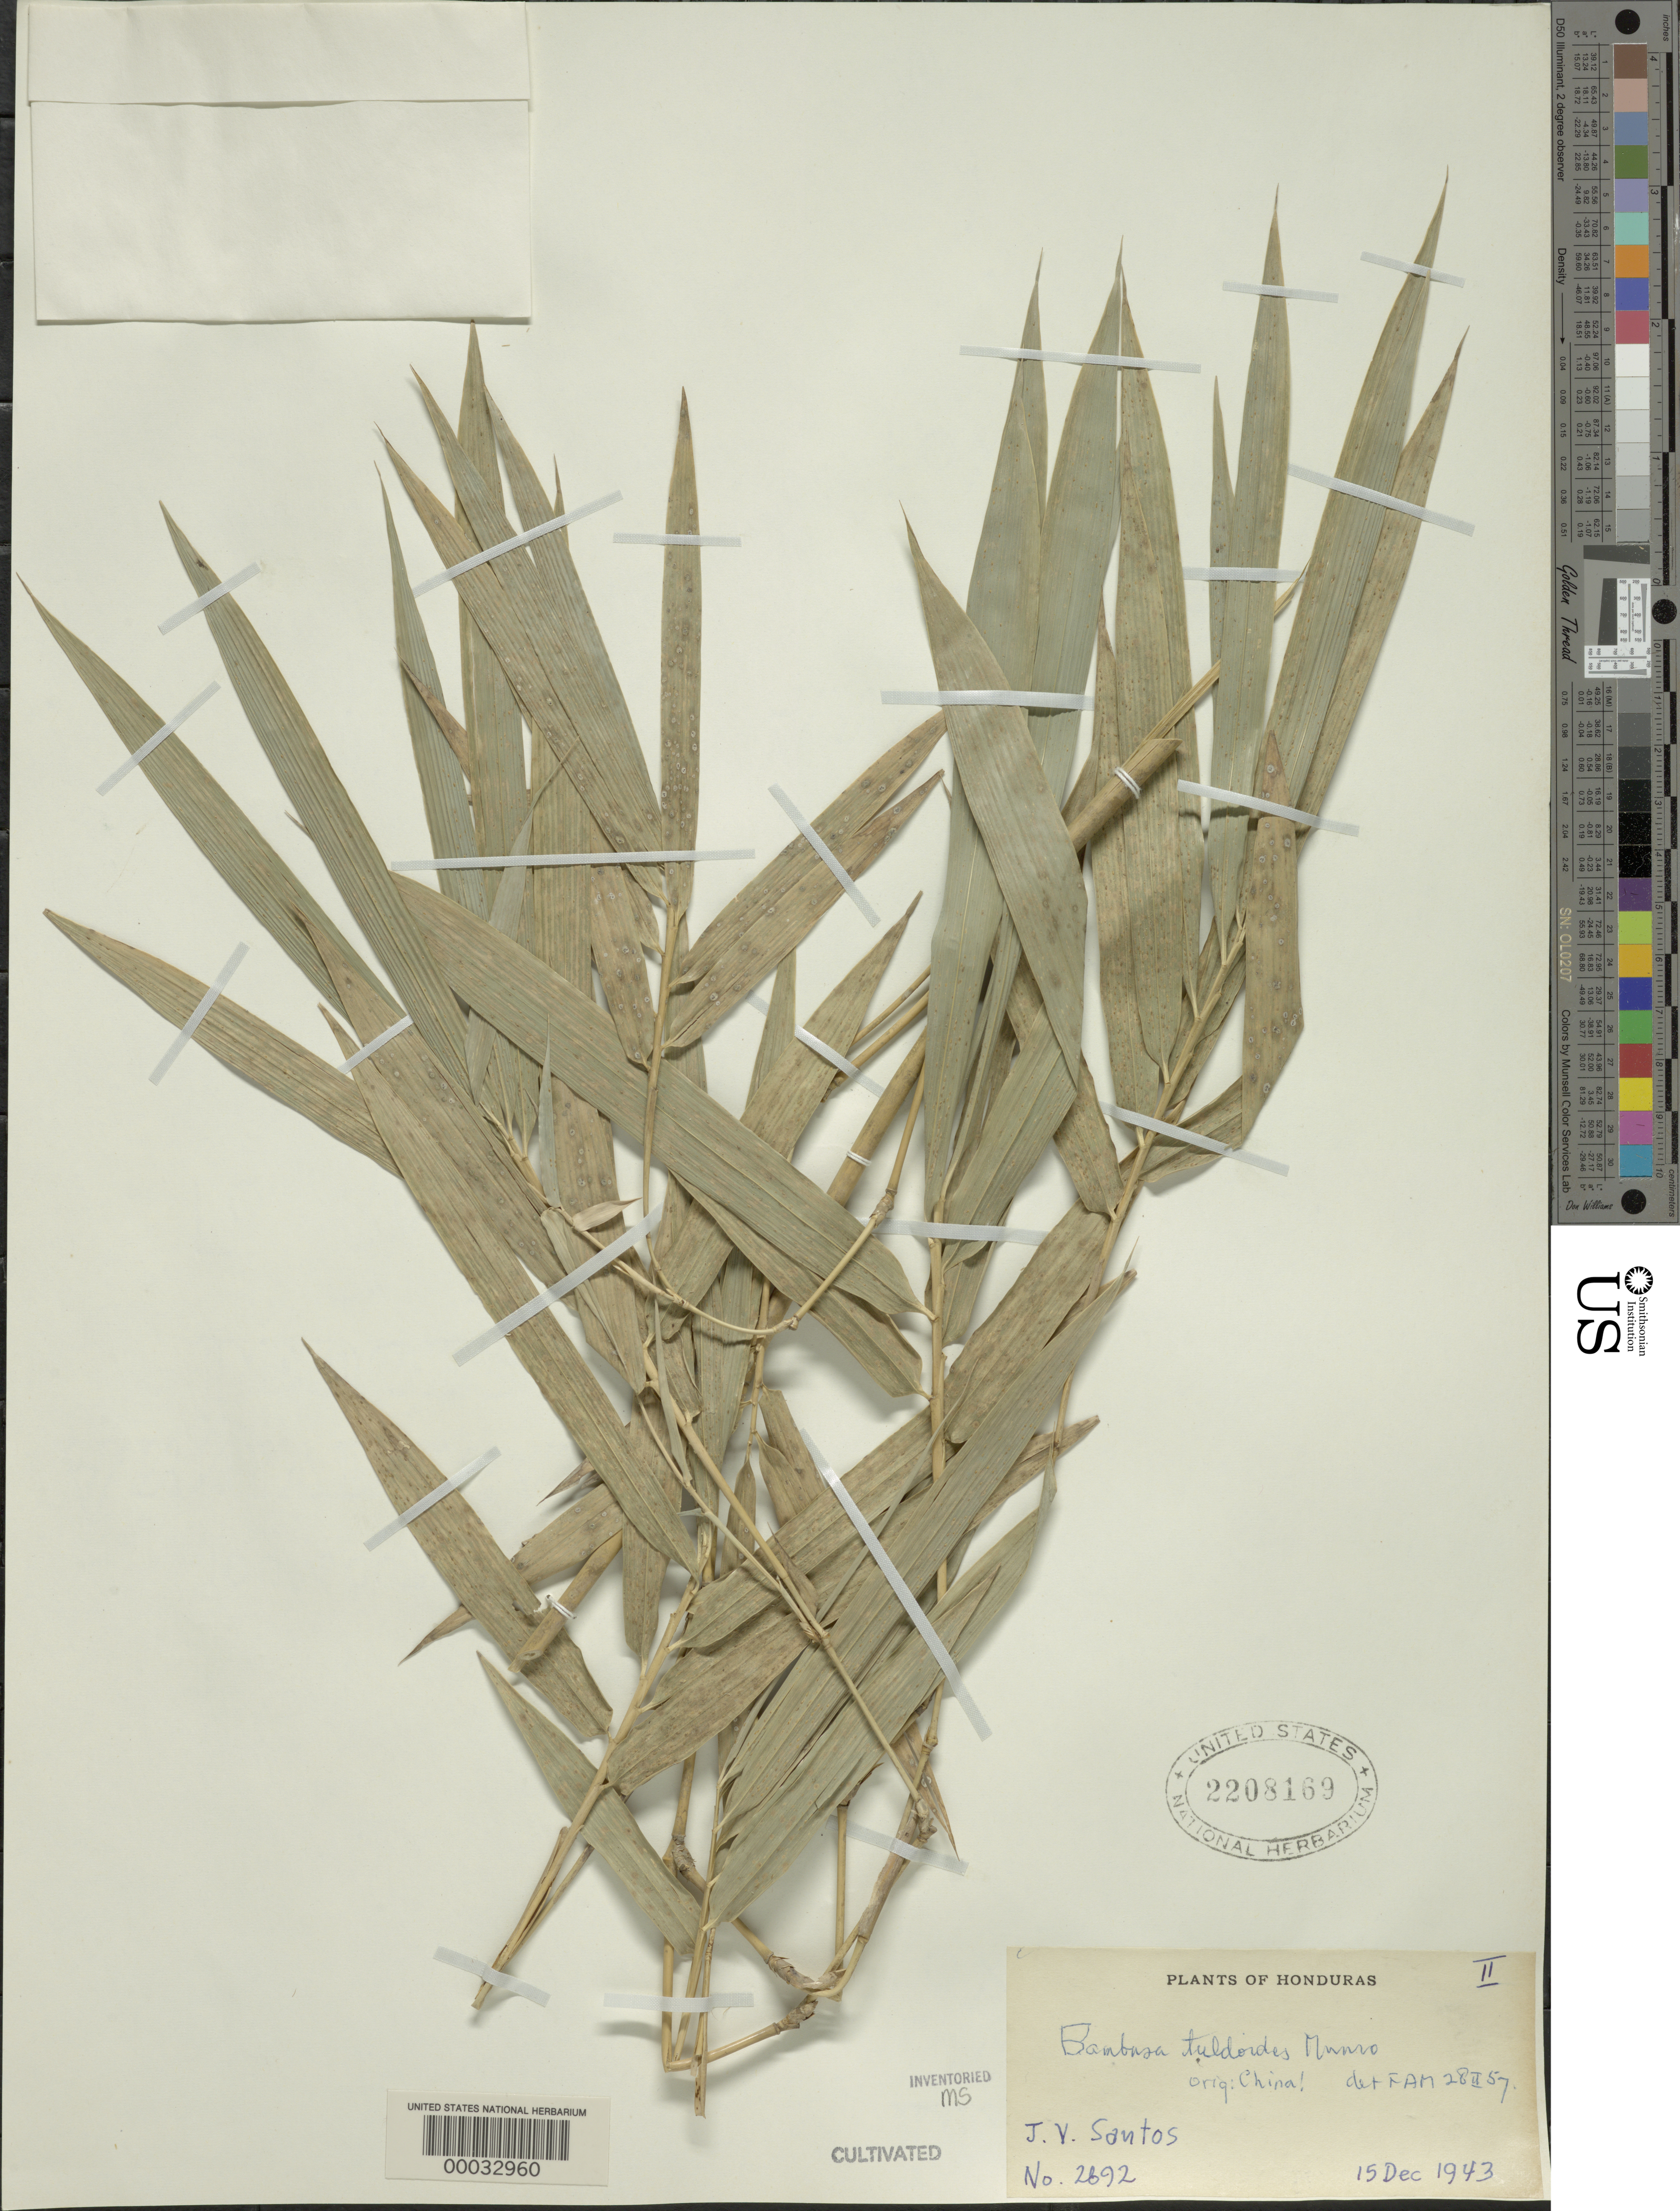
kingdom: Plantae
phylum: Tracheophyta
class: Liliopsida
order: Poales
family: Poaceae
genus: Bambusa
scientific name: Bambusa tuldoides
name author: Munro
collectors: J. V. Santos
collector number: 2692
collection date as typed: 15 Dec 1943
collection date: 1943-12-15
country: Honduras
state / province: Atlántida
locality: Tela, Lancetilla farm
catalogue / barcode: US 2208169